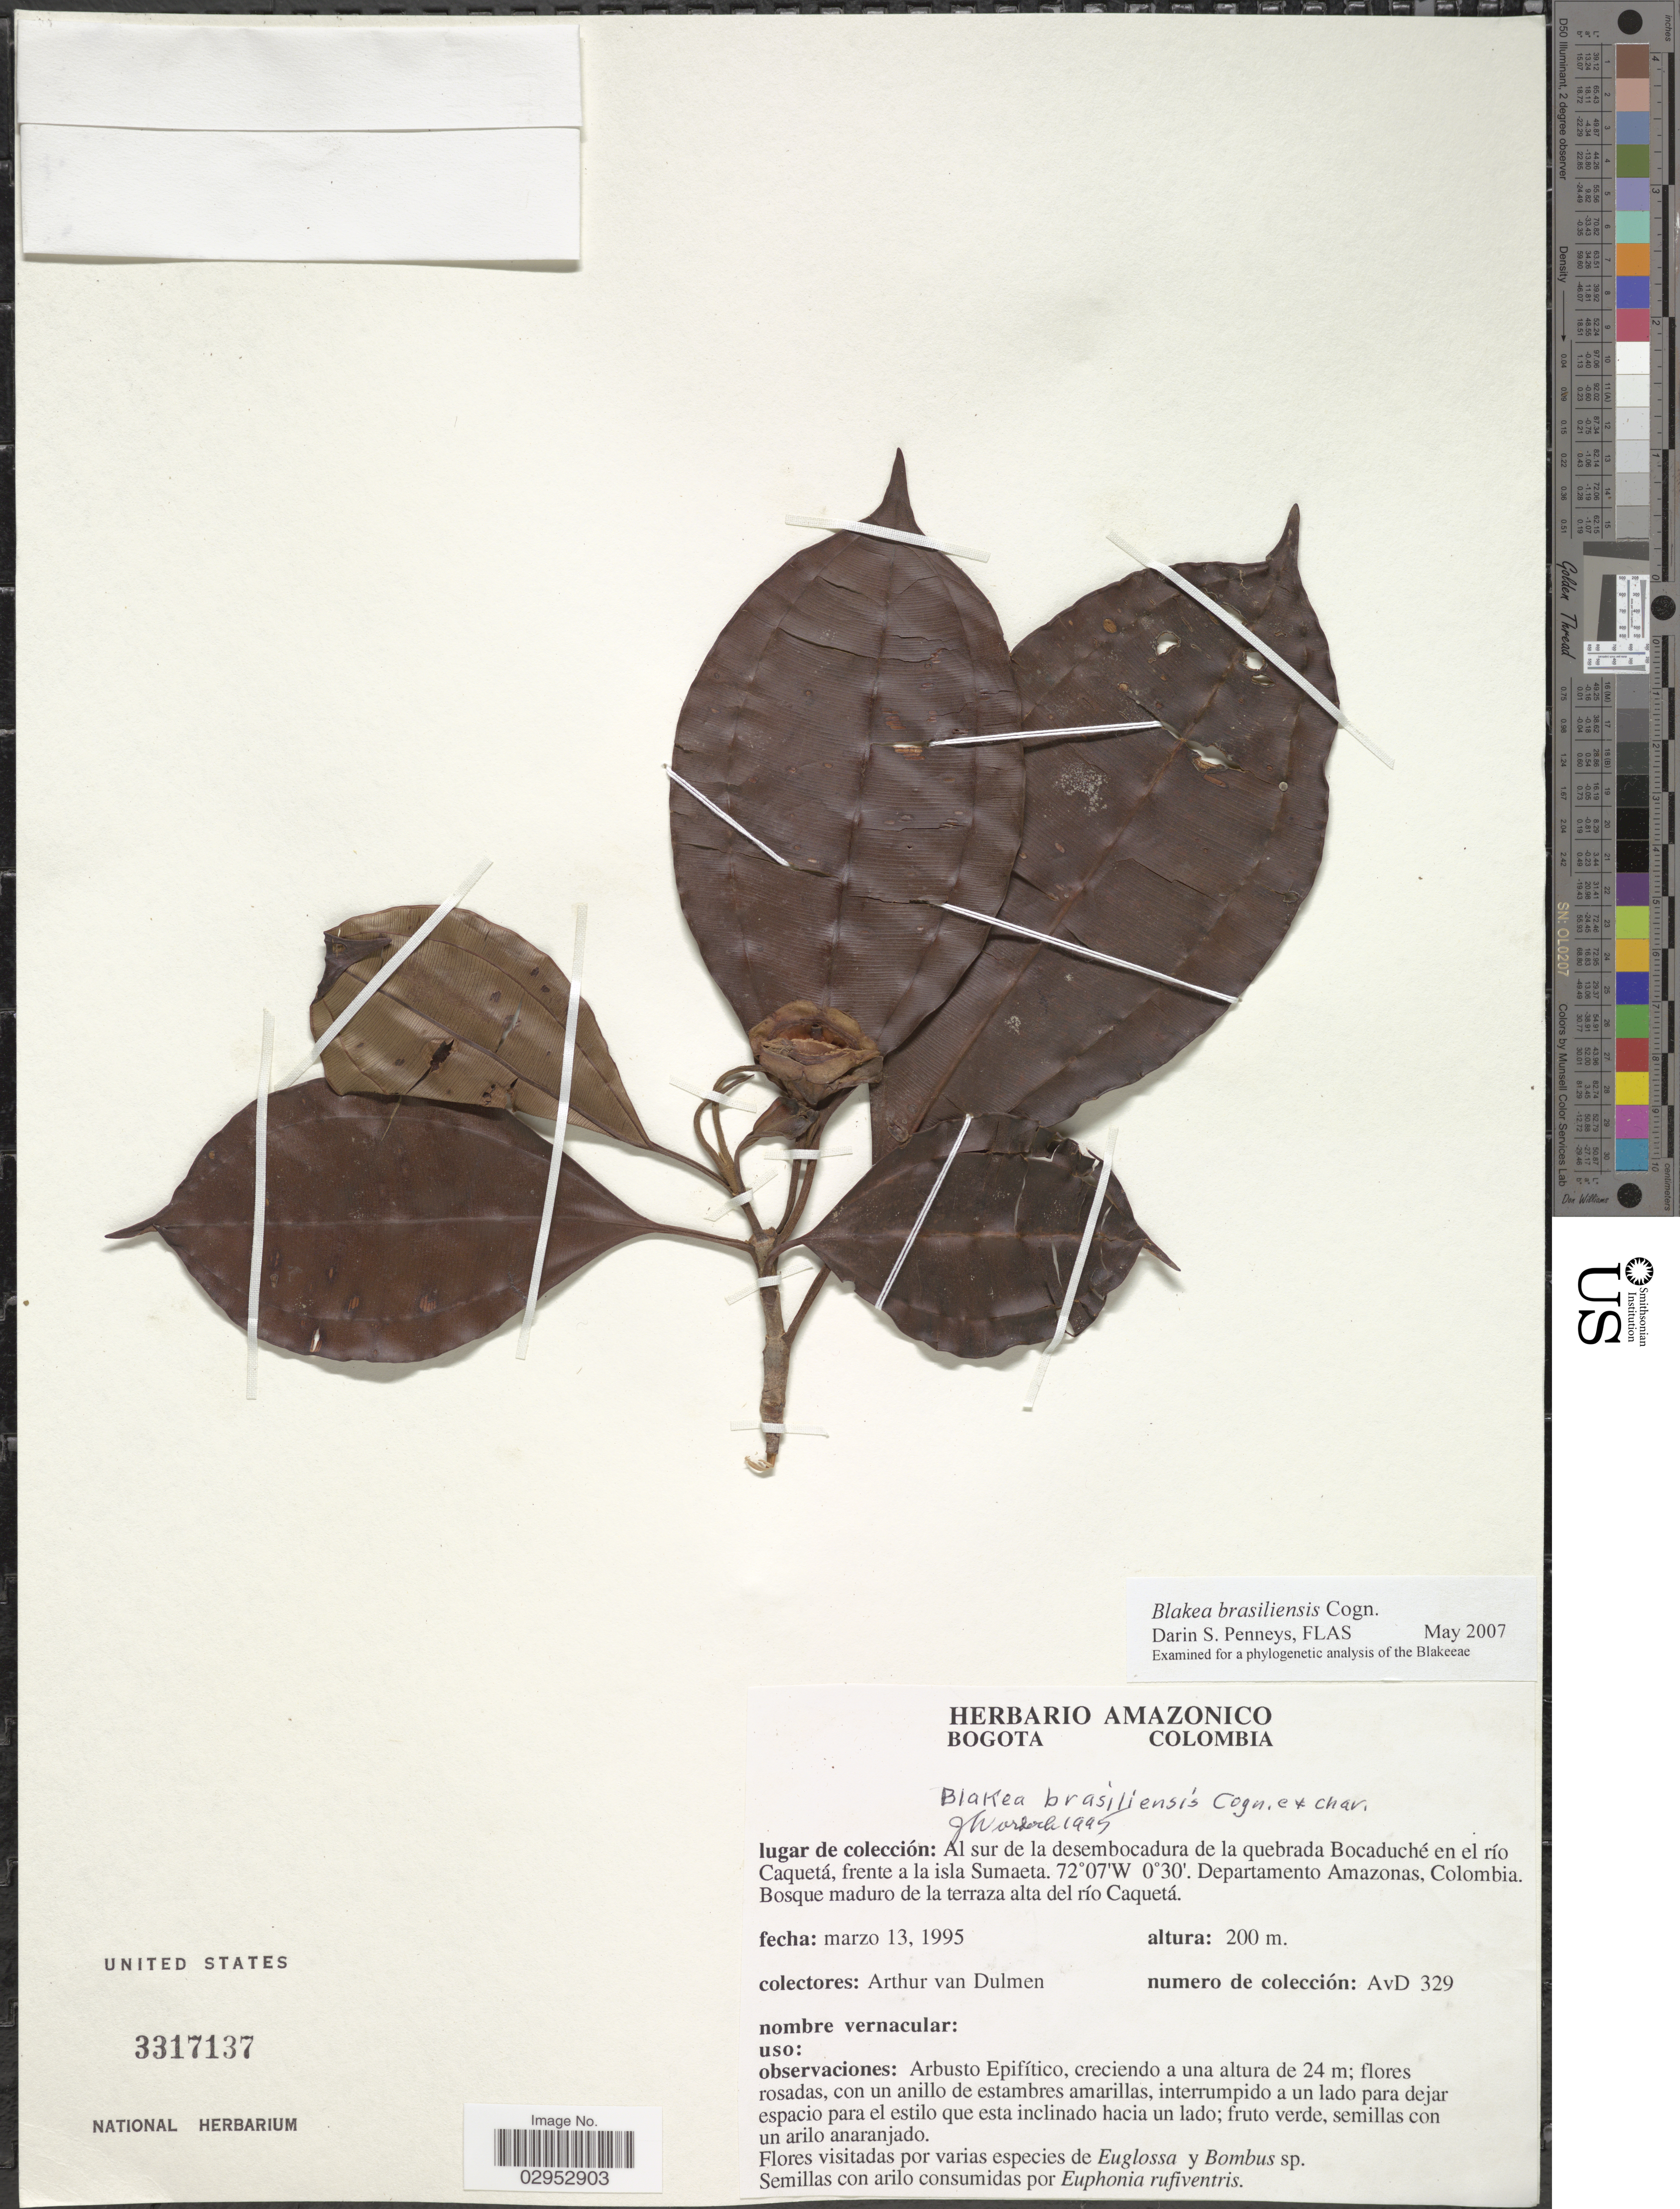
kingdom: Plantae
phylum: Tracheophyta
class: Magnoliopsida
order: Myrtales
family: Melastomataceae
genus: Blakea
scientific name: Blakea brasiliensis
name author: Cogn.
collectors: A. van Dulmen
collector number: AvD 329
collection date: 1995-03-13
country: Colombia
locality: Al sur de la desembocadura de la quebrada Bocaduché en al río Caquetá, frente a la isla Sumaeta. Departamento Amazonas. Bosqué maduro de la terraza alta del río Caquetá.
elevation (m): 200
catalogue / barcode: US 3317137